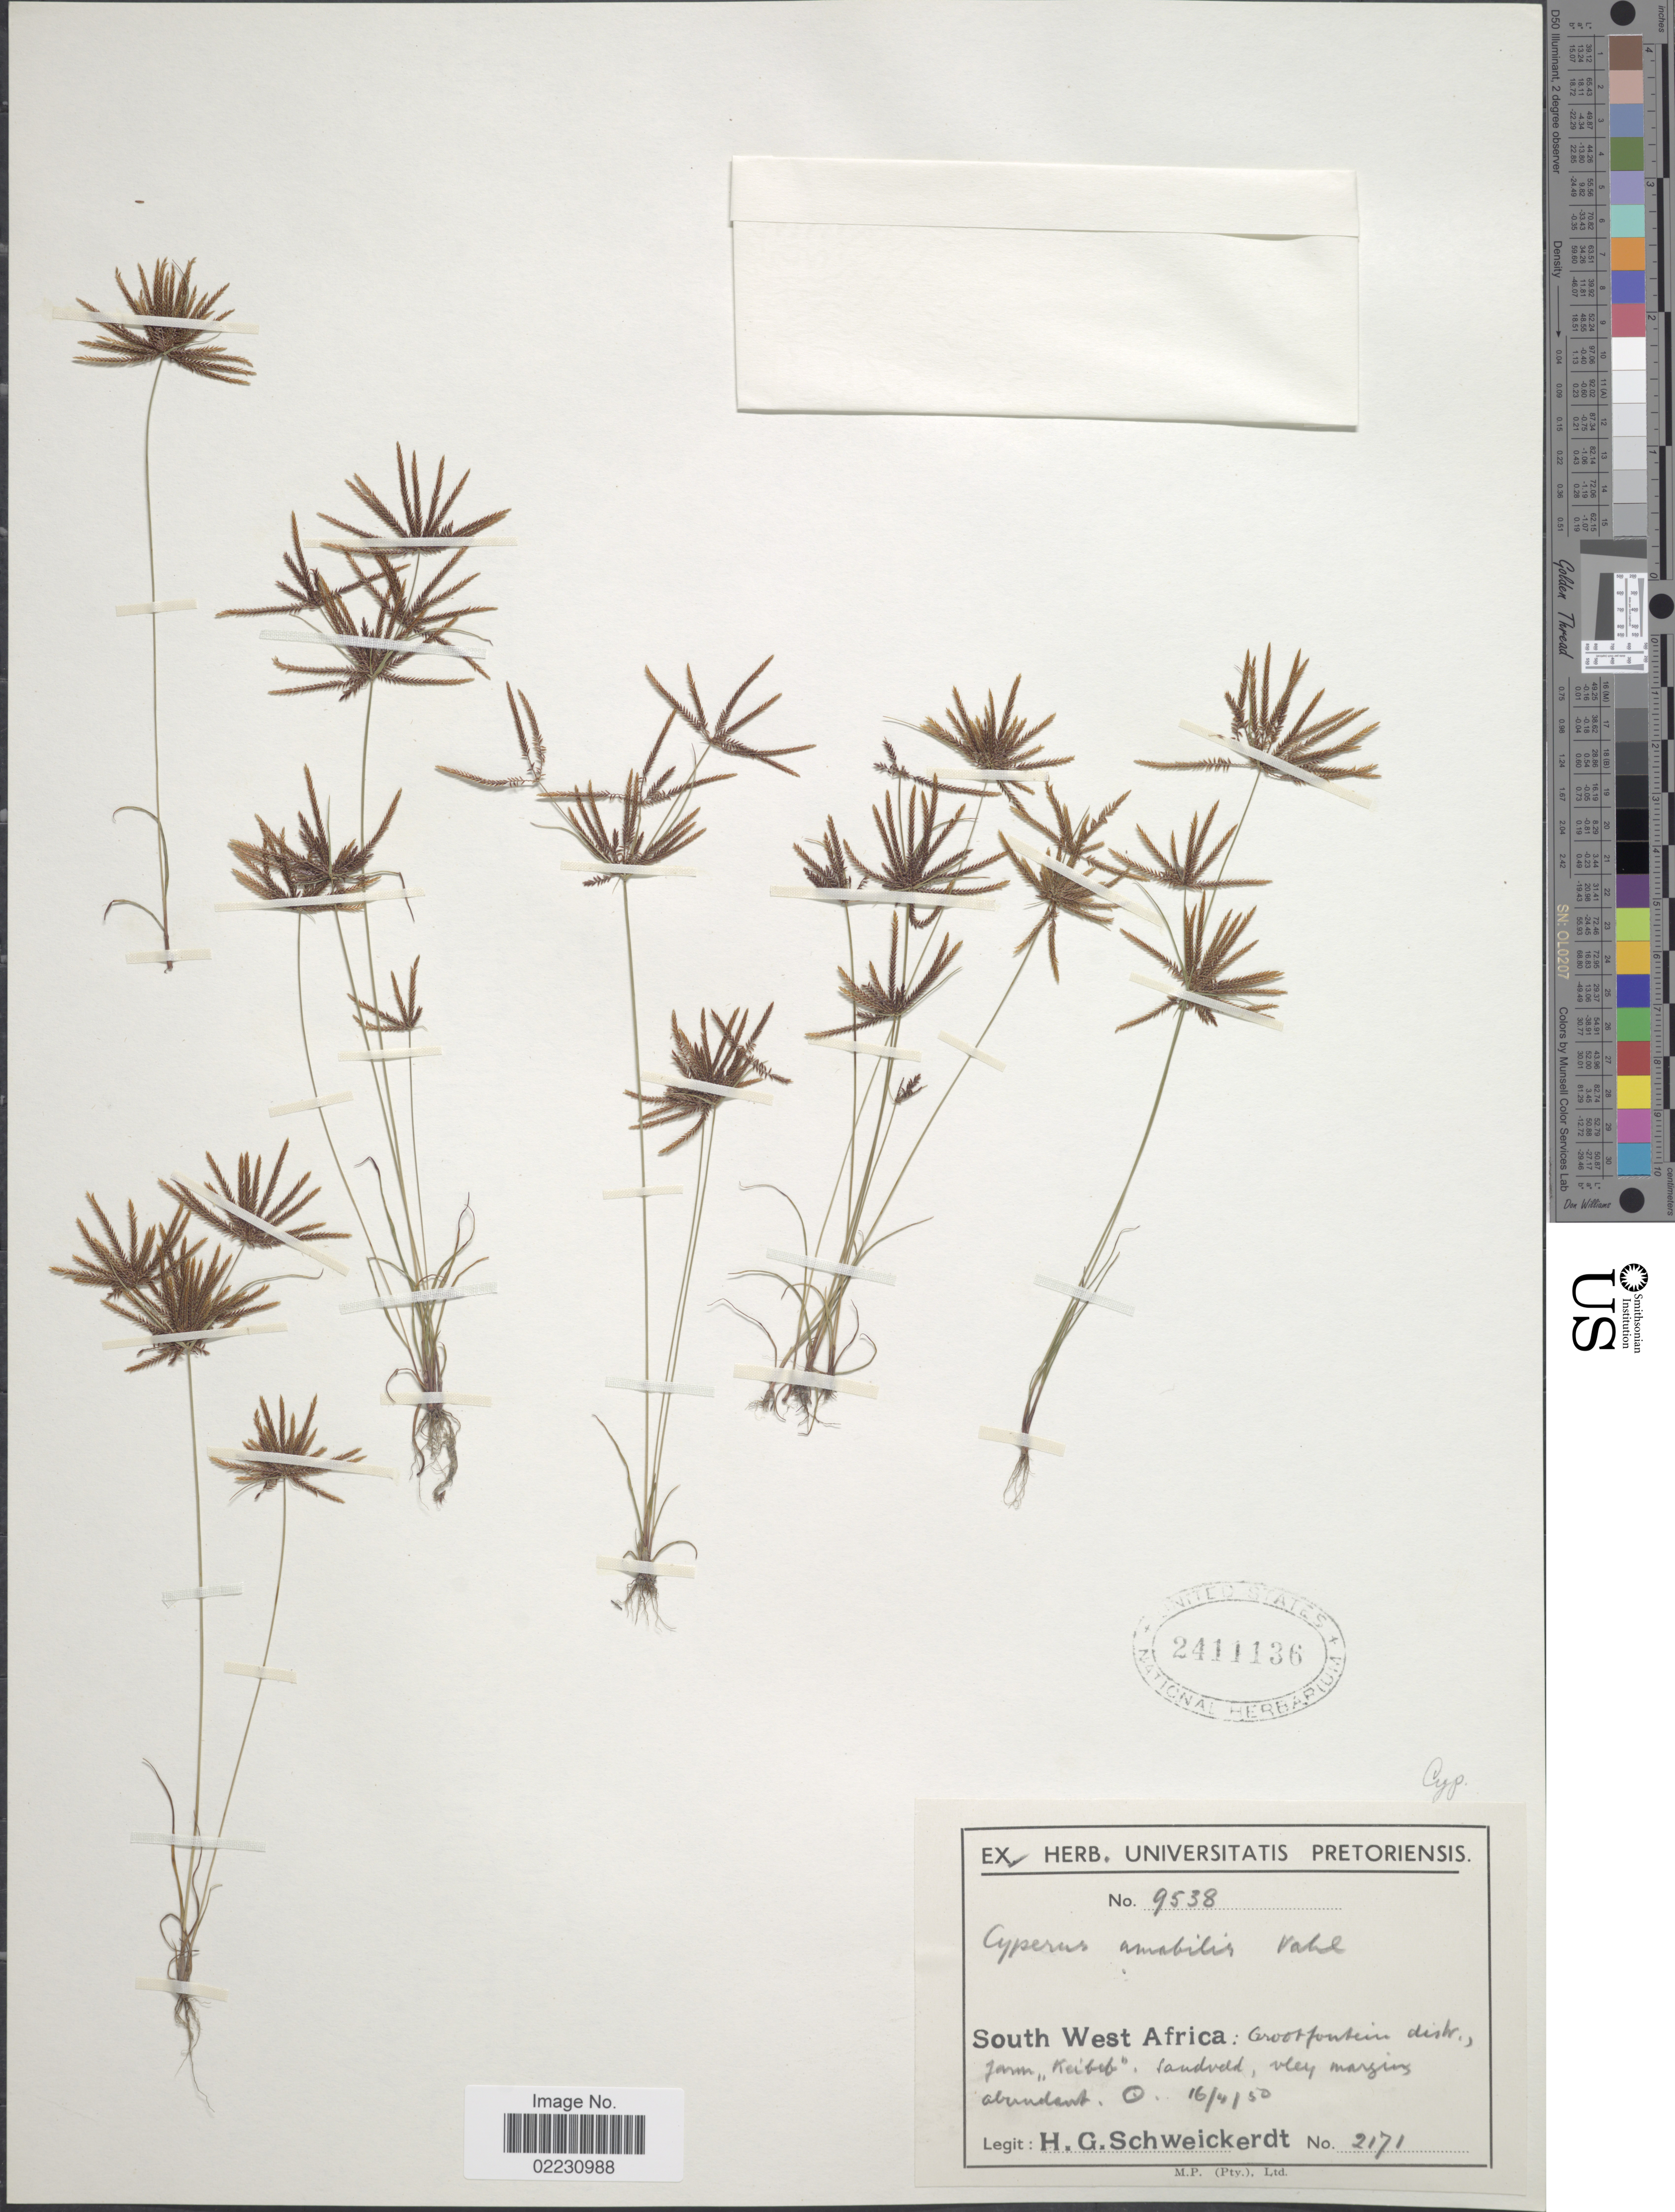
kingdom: Plantae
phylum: Tracheophyta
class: Liliopsida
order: Poales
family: Cyperaceae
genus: Cyperus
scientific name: Cyperus amabilis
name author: Vahl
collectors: H. Schweickerdt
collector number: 2171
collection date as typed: Transcribed d/m/y: 16/4/50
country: Namibia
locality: South West Africa: Grootfontein distr., farm Keibib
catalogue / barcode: US 2411136